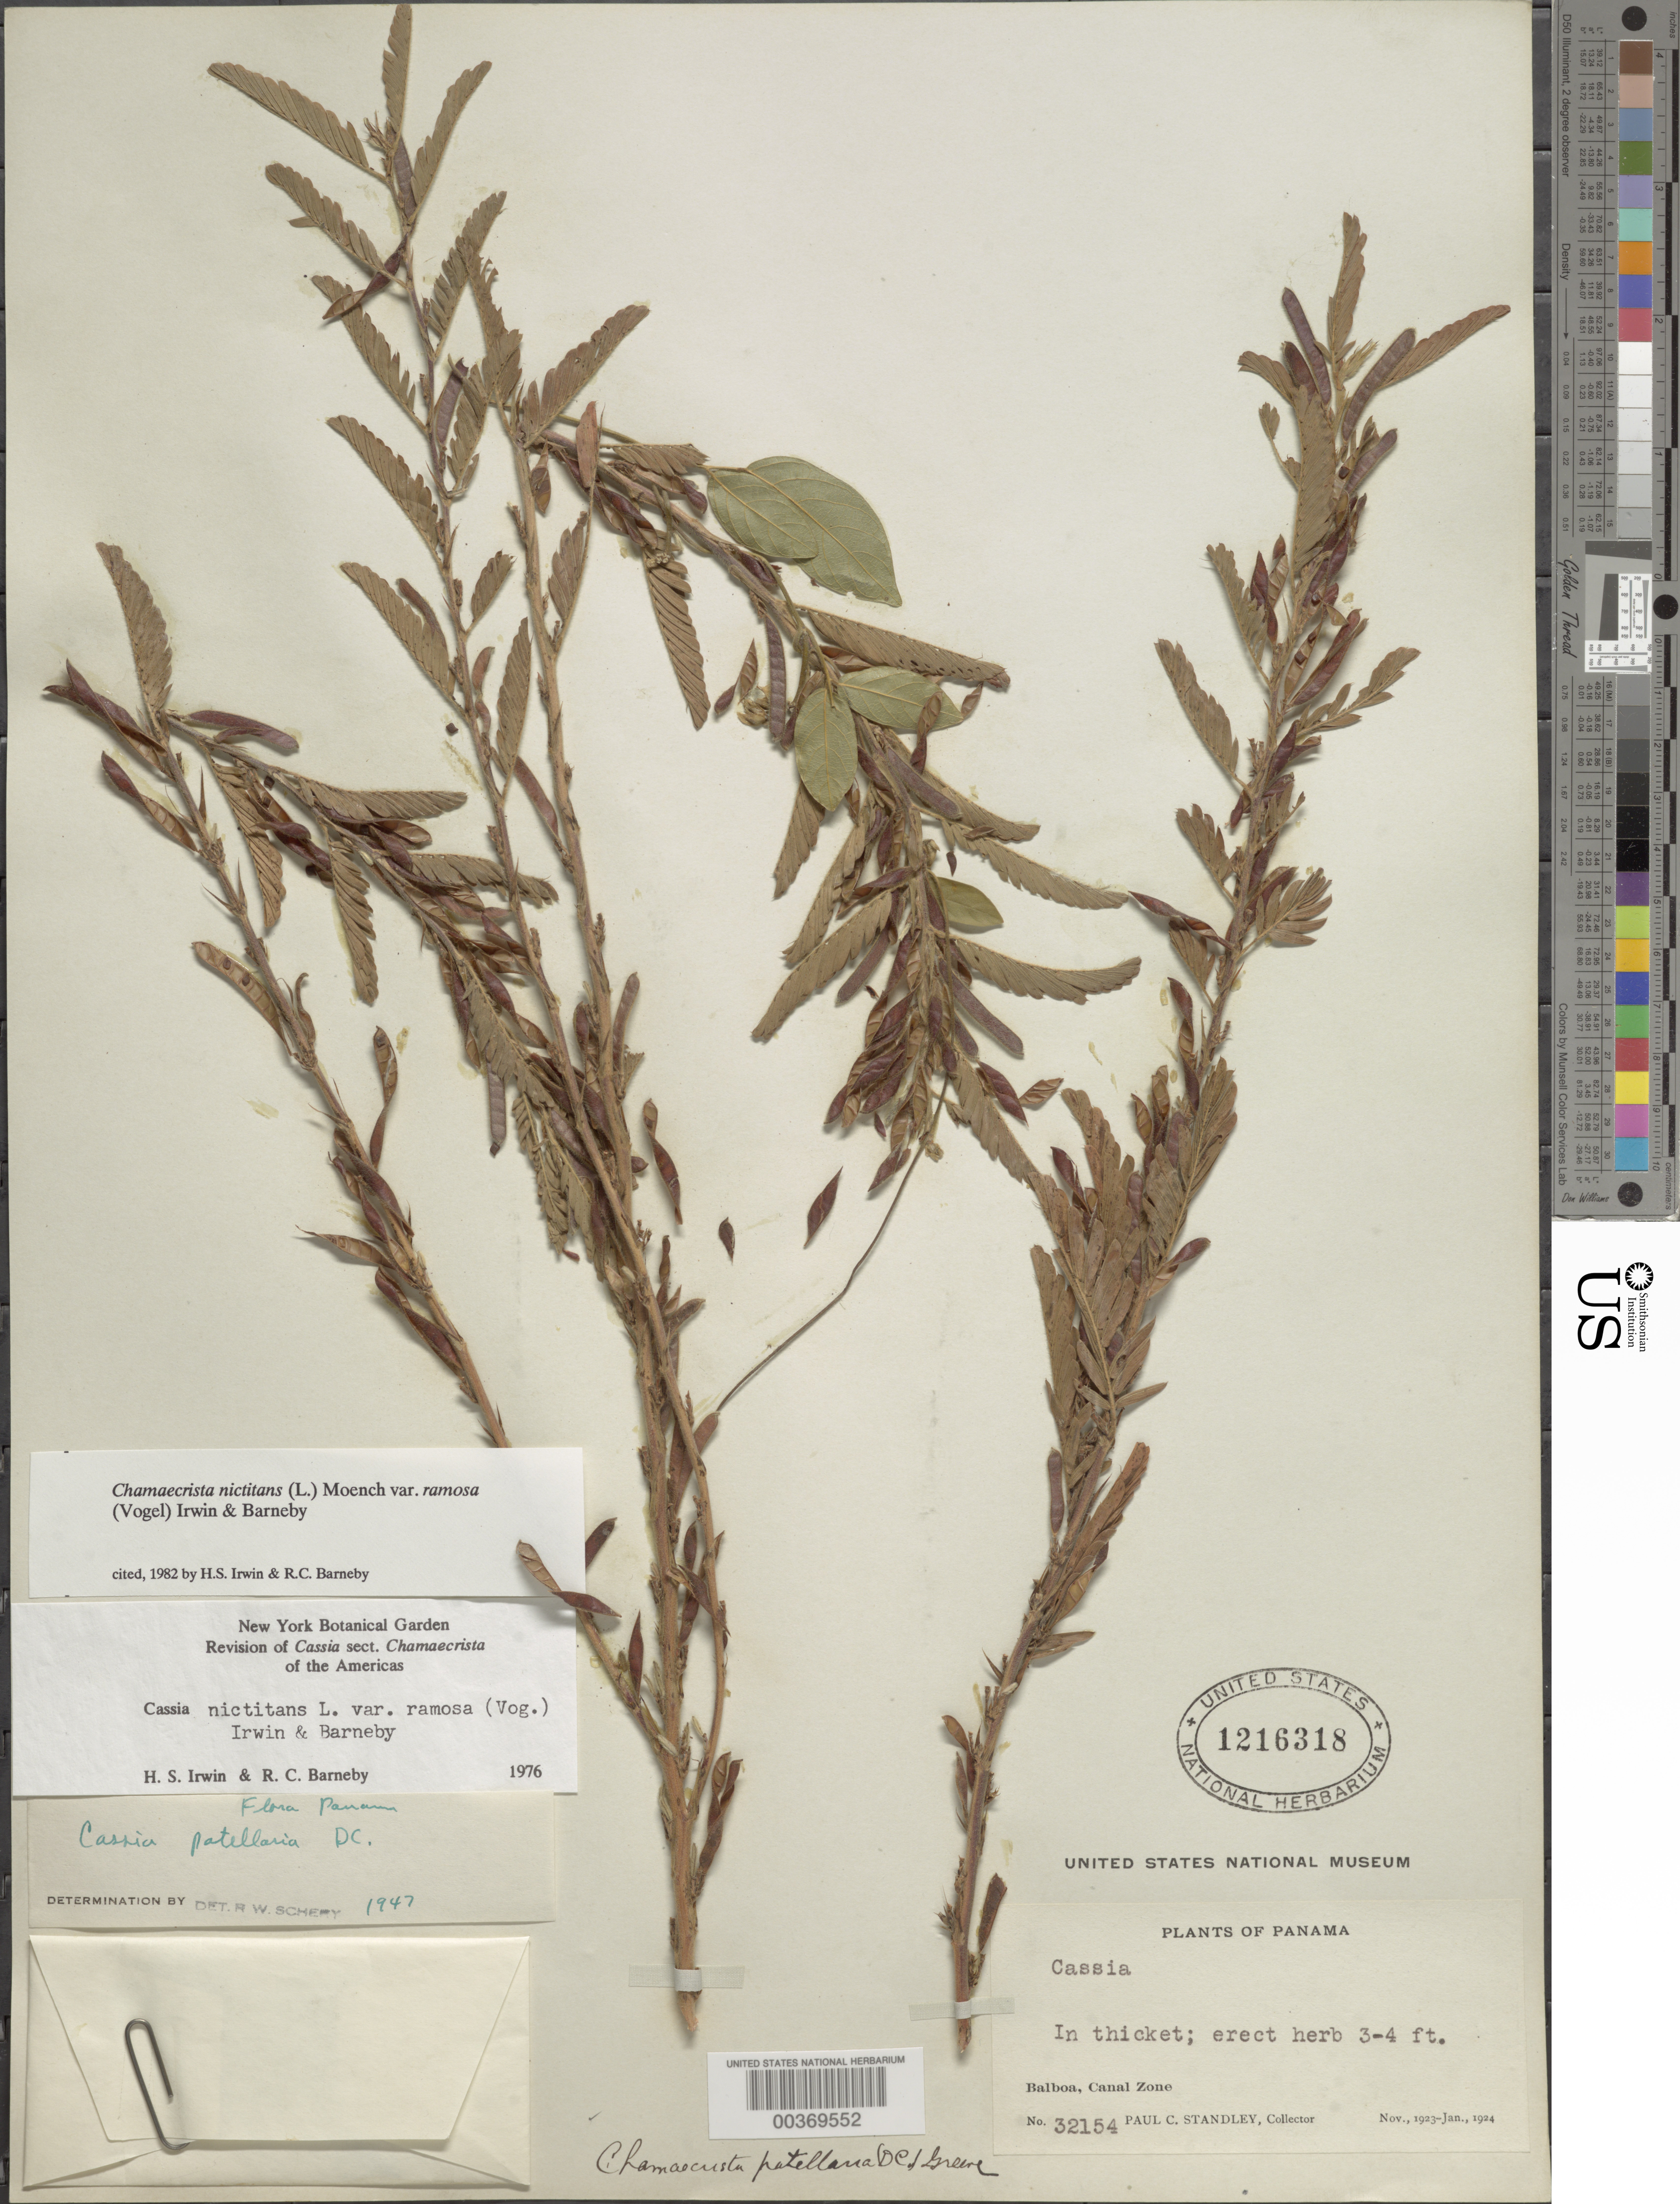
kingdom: Plantae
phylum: Tracheophyta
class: Magnoliopsida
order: Fabales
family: Fabaceae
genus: Chamaecrista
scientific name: Chamaecrista nictitans var. ramosa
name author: (Vogel) H.S. Irwin & Barneby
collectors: P. C. Standley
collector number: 32154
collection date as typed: Nov 1923 to -- Jan 1924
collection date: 1923-11/1924-01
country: Panama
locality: Balboa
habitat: In thicket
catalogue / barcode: US 1216318